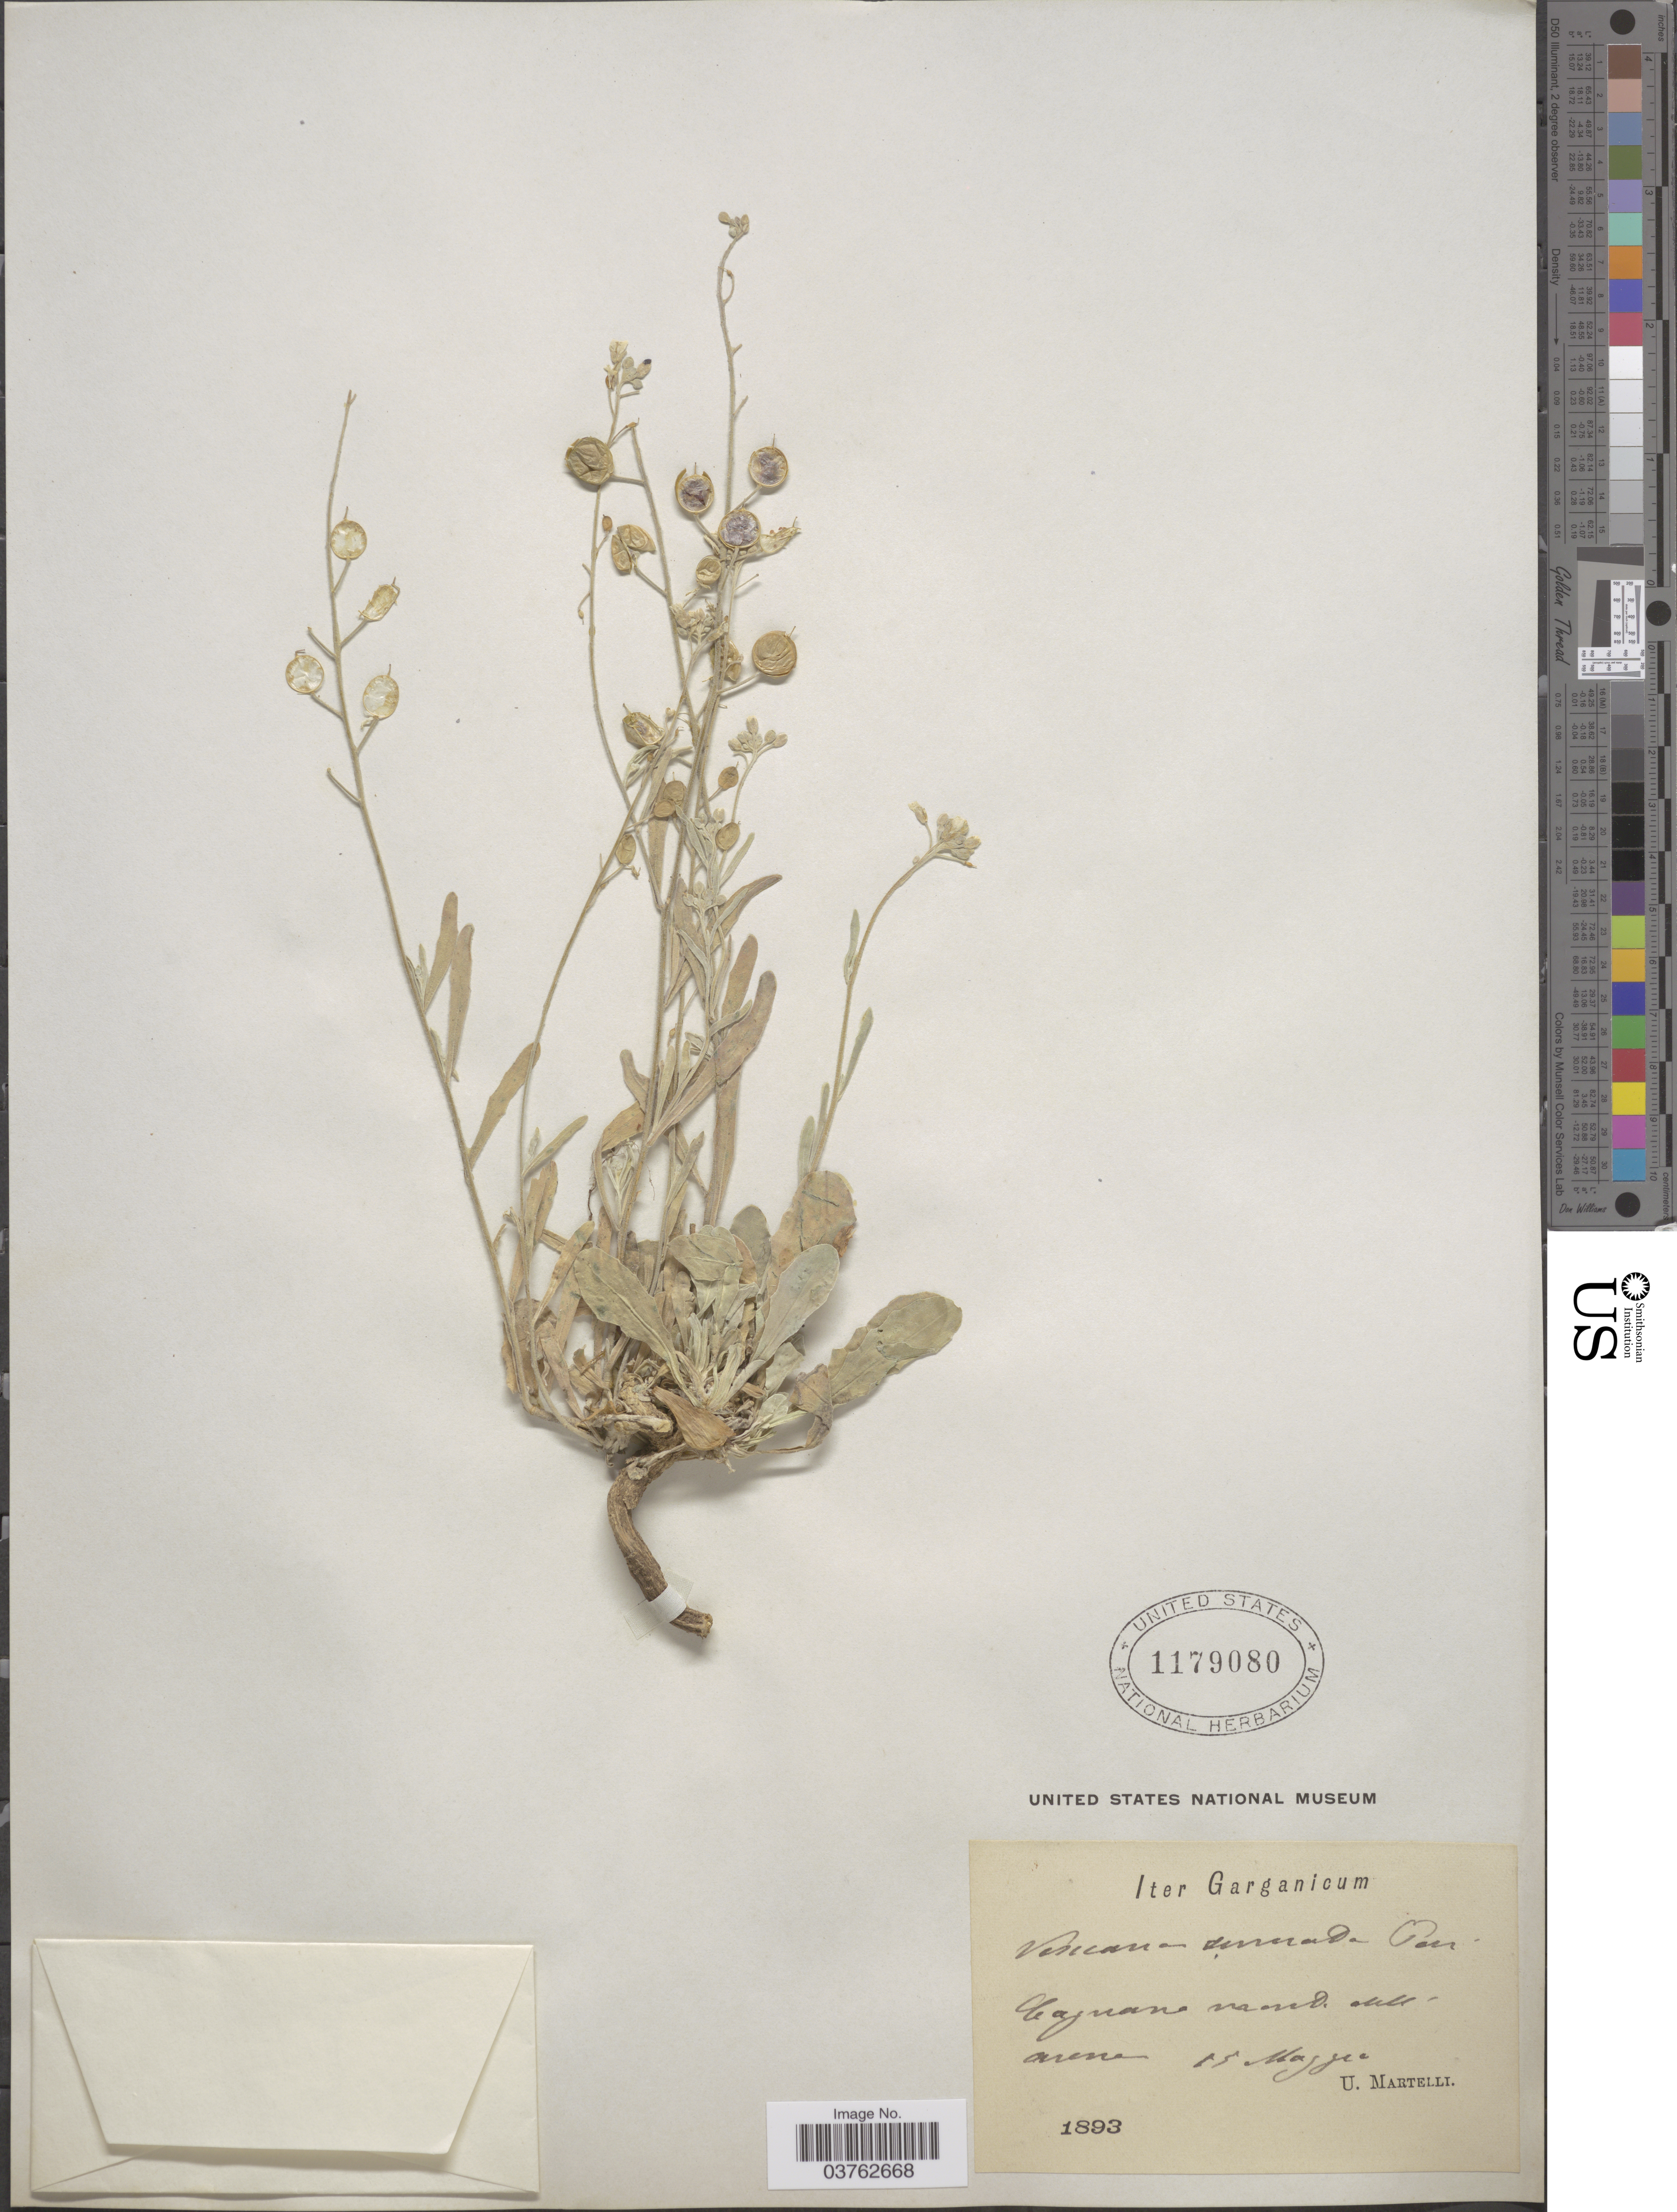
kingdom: Plantae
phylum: Tracheophyta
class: Magnoliopsida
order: Brassicales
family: Brassicaceae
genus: Aurinia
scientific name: Aurinia sinuata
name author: (L.) Griseb.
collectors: U. Martelli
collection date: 1893-05-15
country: Italy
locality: Iter Garganicum. Cajuane namdi [illegible text] arene.[interpreted]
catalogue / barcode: US 1179080